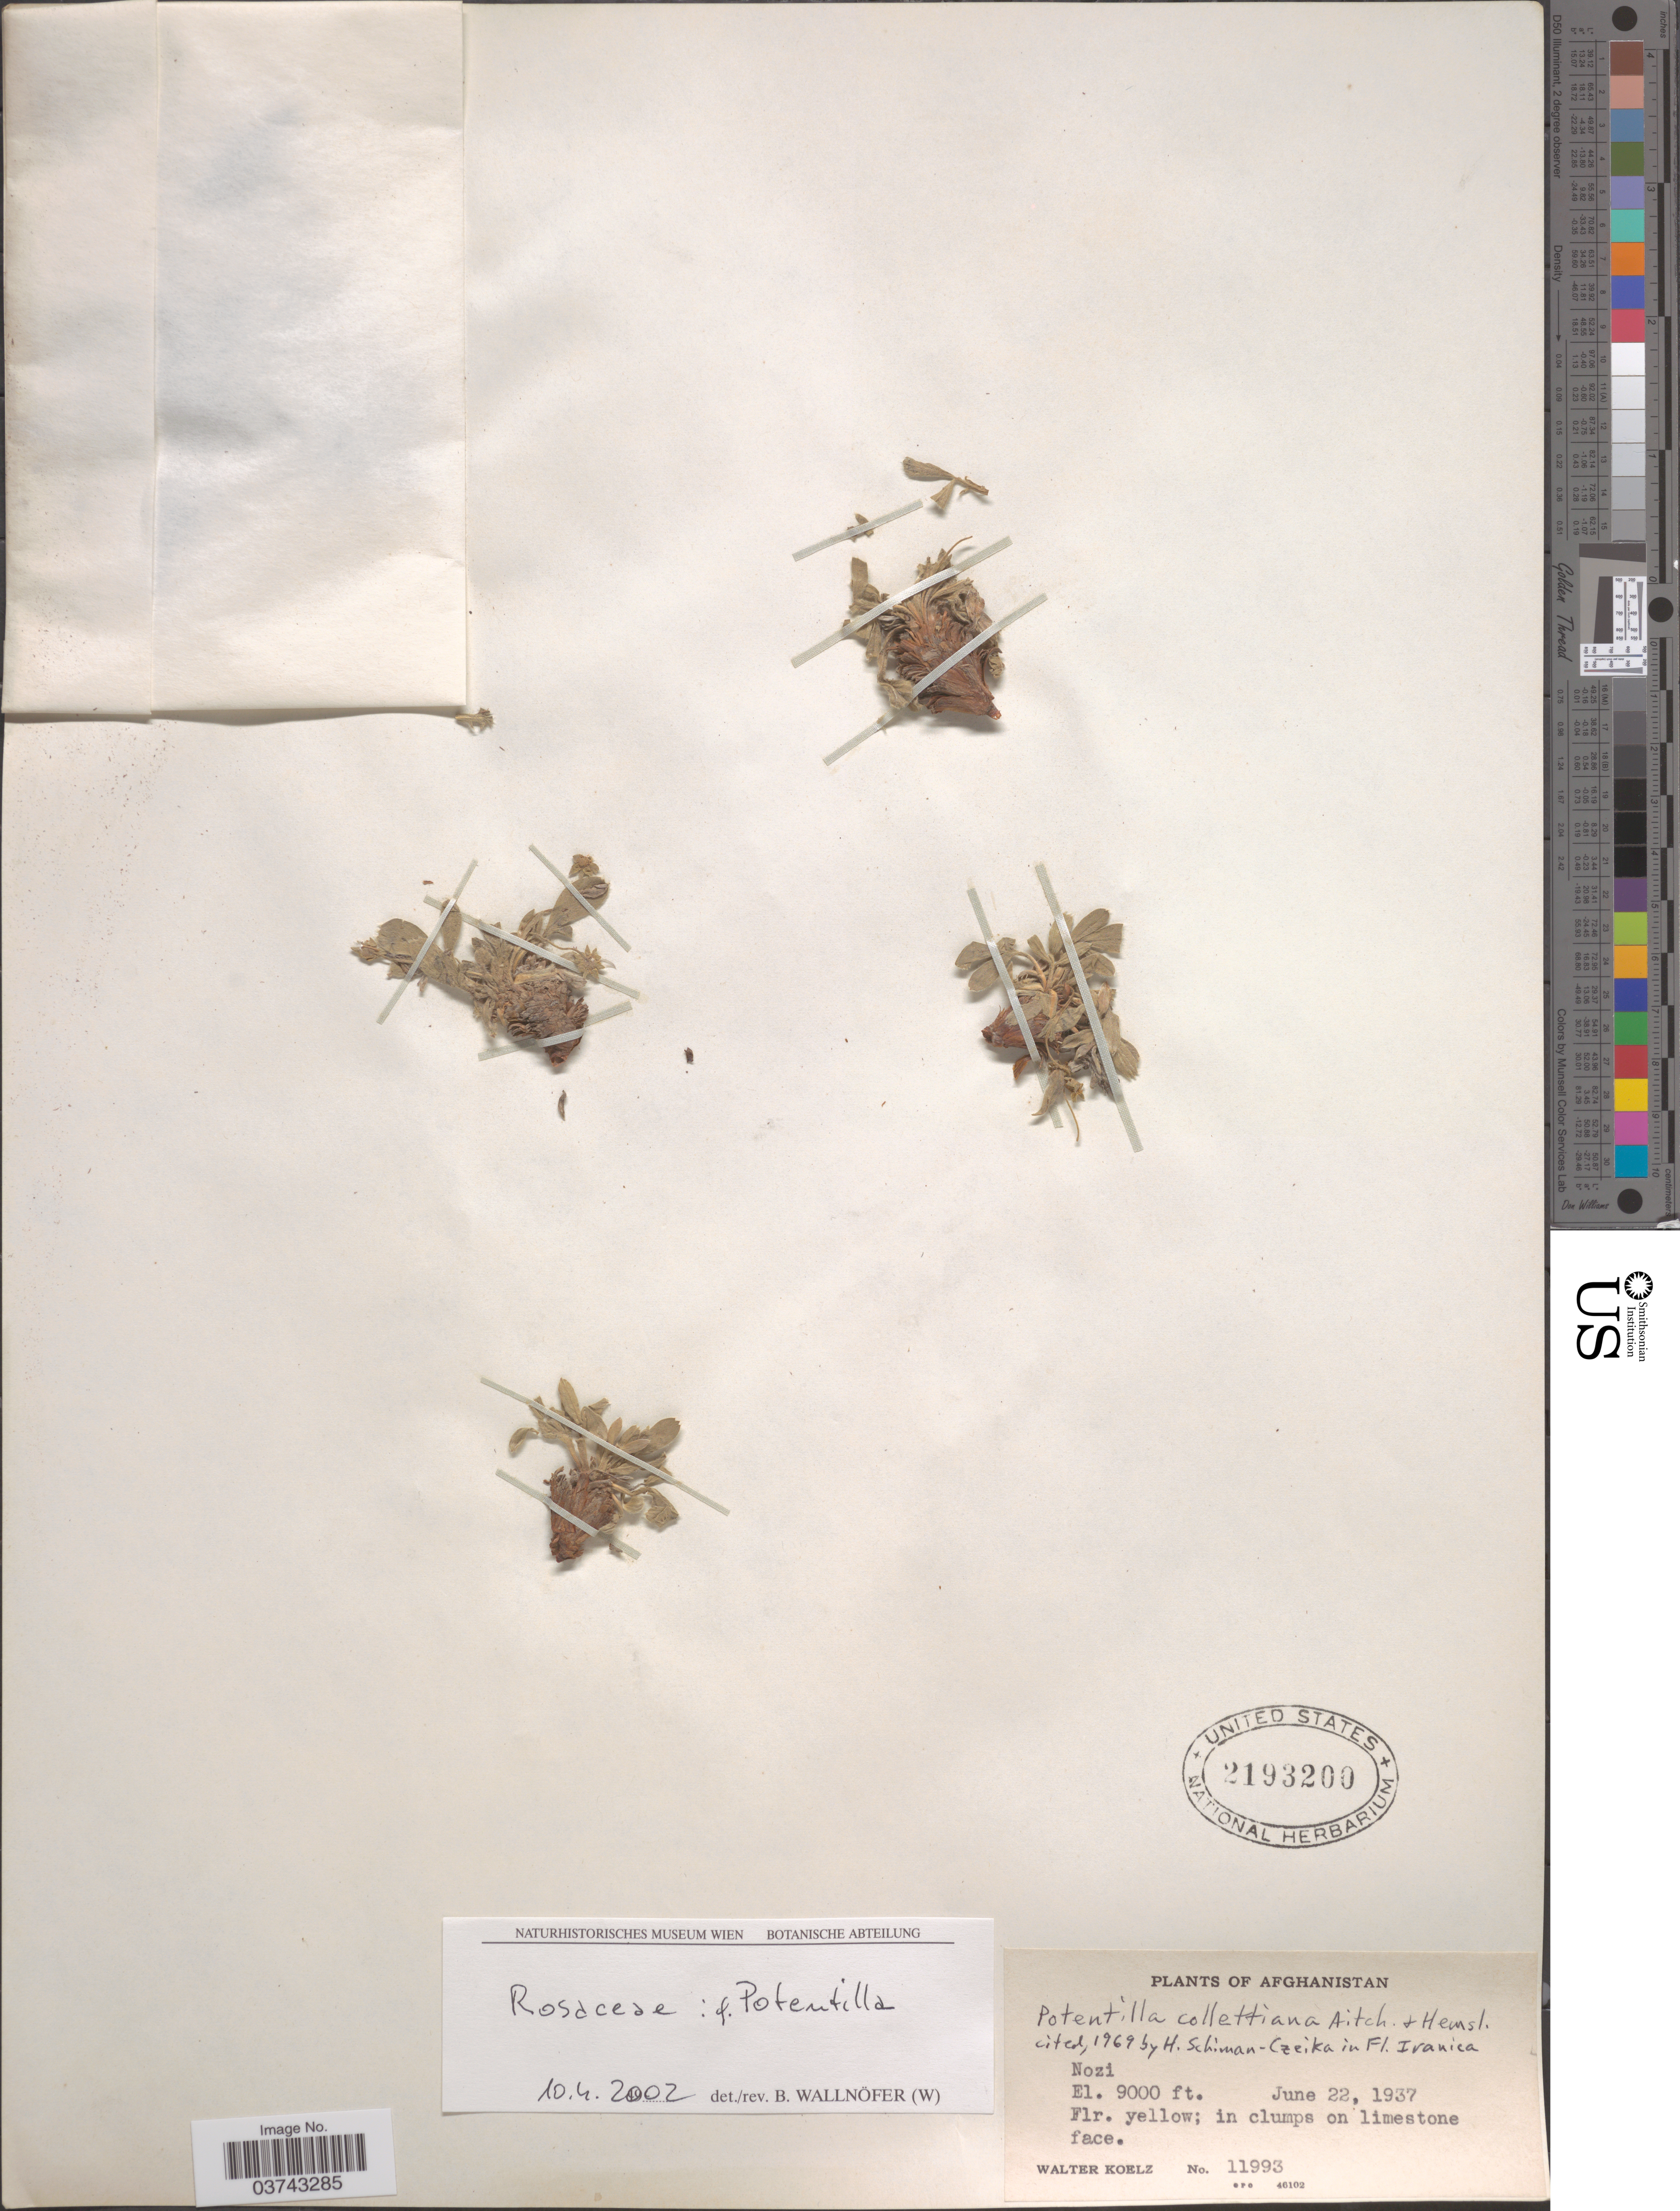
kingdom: Plantae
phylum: Tracheophyta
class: Magnoliopsida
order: Rosales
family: Rosaceae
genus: Potentilla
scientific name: Potentilla collettiana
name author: Aitch. & Hemsl.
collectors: W. N. Koelz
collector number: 11993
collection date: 1937-06-22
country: Afghanistan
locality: Nozi.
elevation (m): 2743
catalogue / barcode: US 2193200